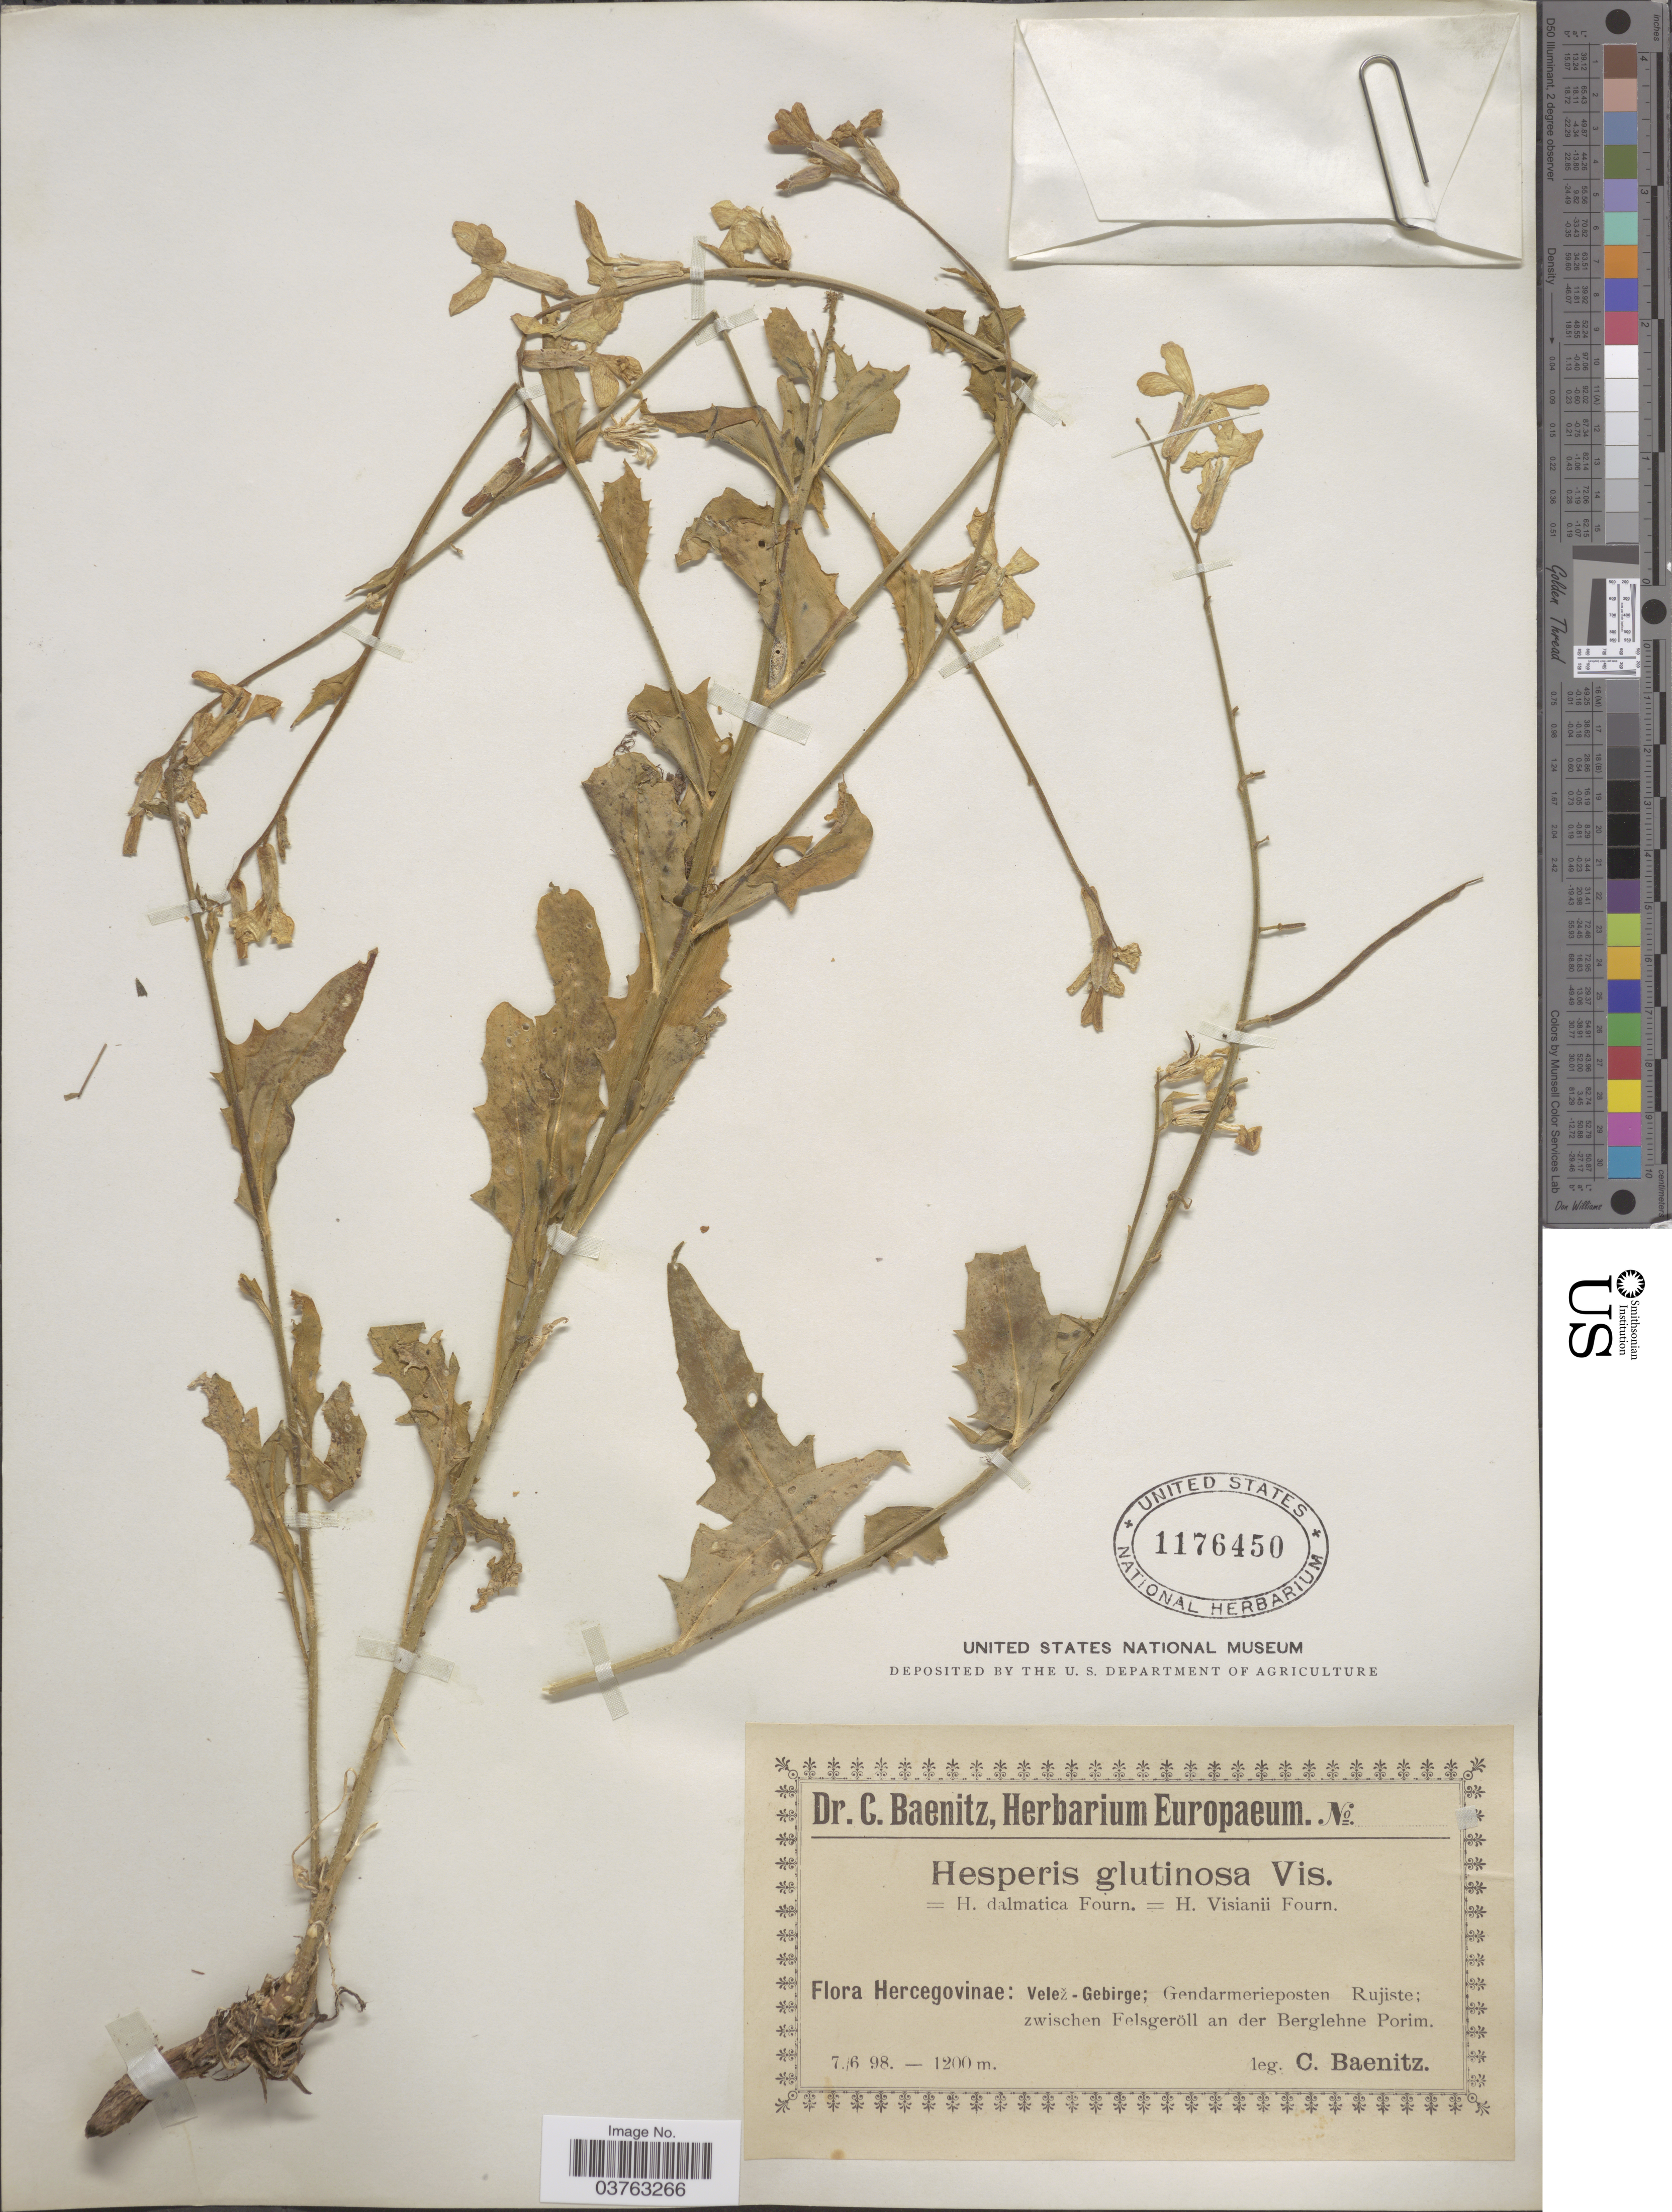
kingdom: Plantae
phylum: Tracheophyta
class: Magnoliopsida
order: Brassicales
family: Brassicaceae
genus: Hesperis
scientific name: Hesperis glutinosa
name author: Vis.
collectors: C. G. Baenitz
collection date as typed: Transcribed d/m/y: 7/6/98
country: Bosnia and Herzegovina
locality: Hercegovinae: Velež-Gebirge: Gendarmerieposten Rujiste; zwischen Felsgeröll an der Berglehne Porim.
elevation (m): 1200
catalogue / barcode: US 1176450